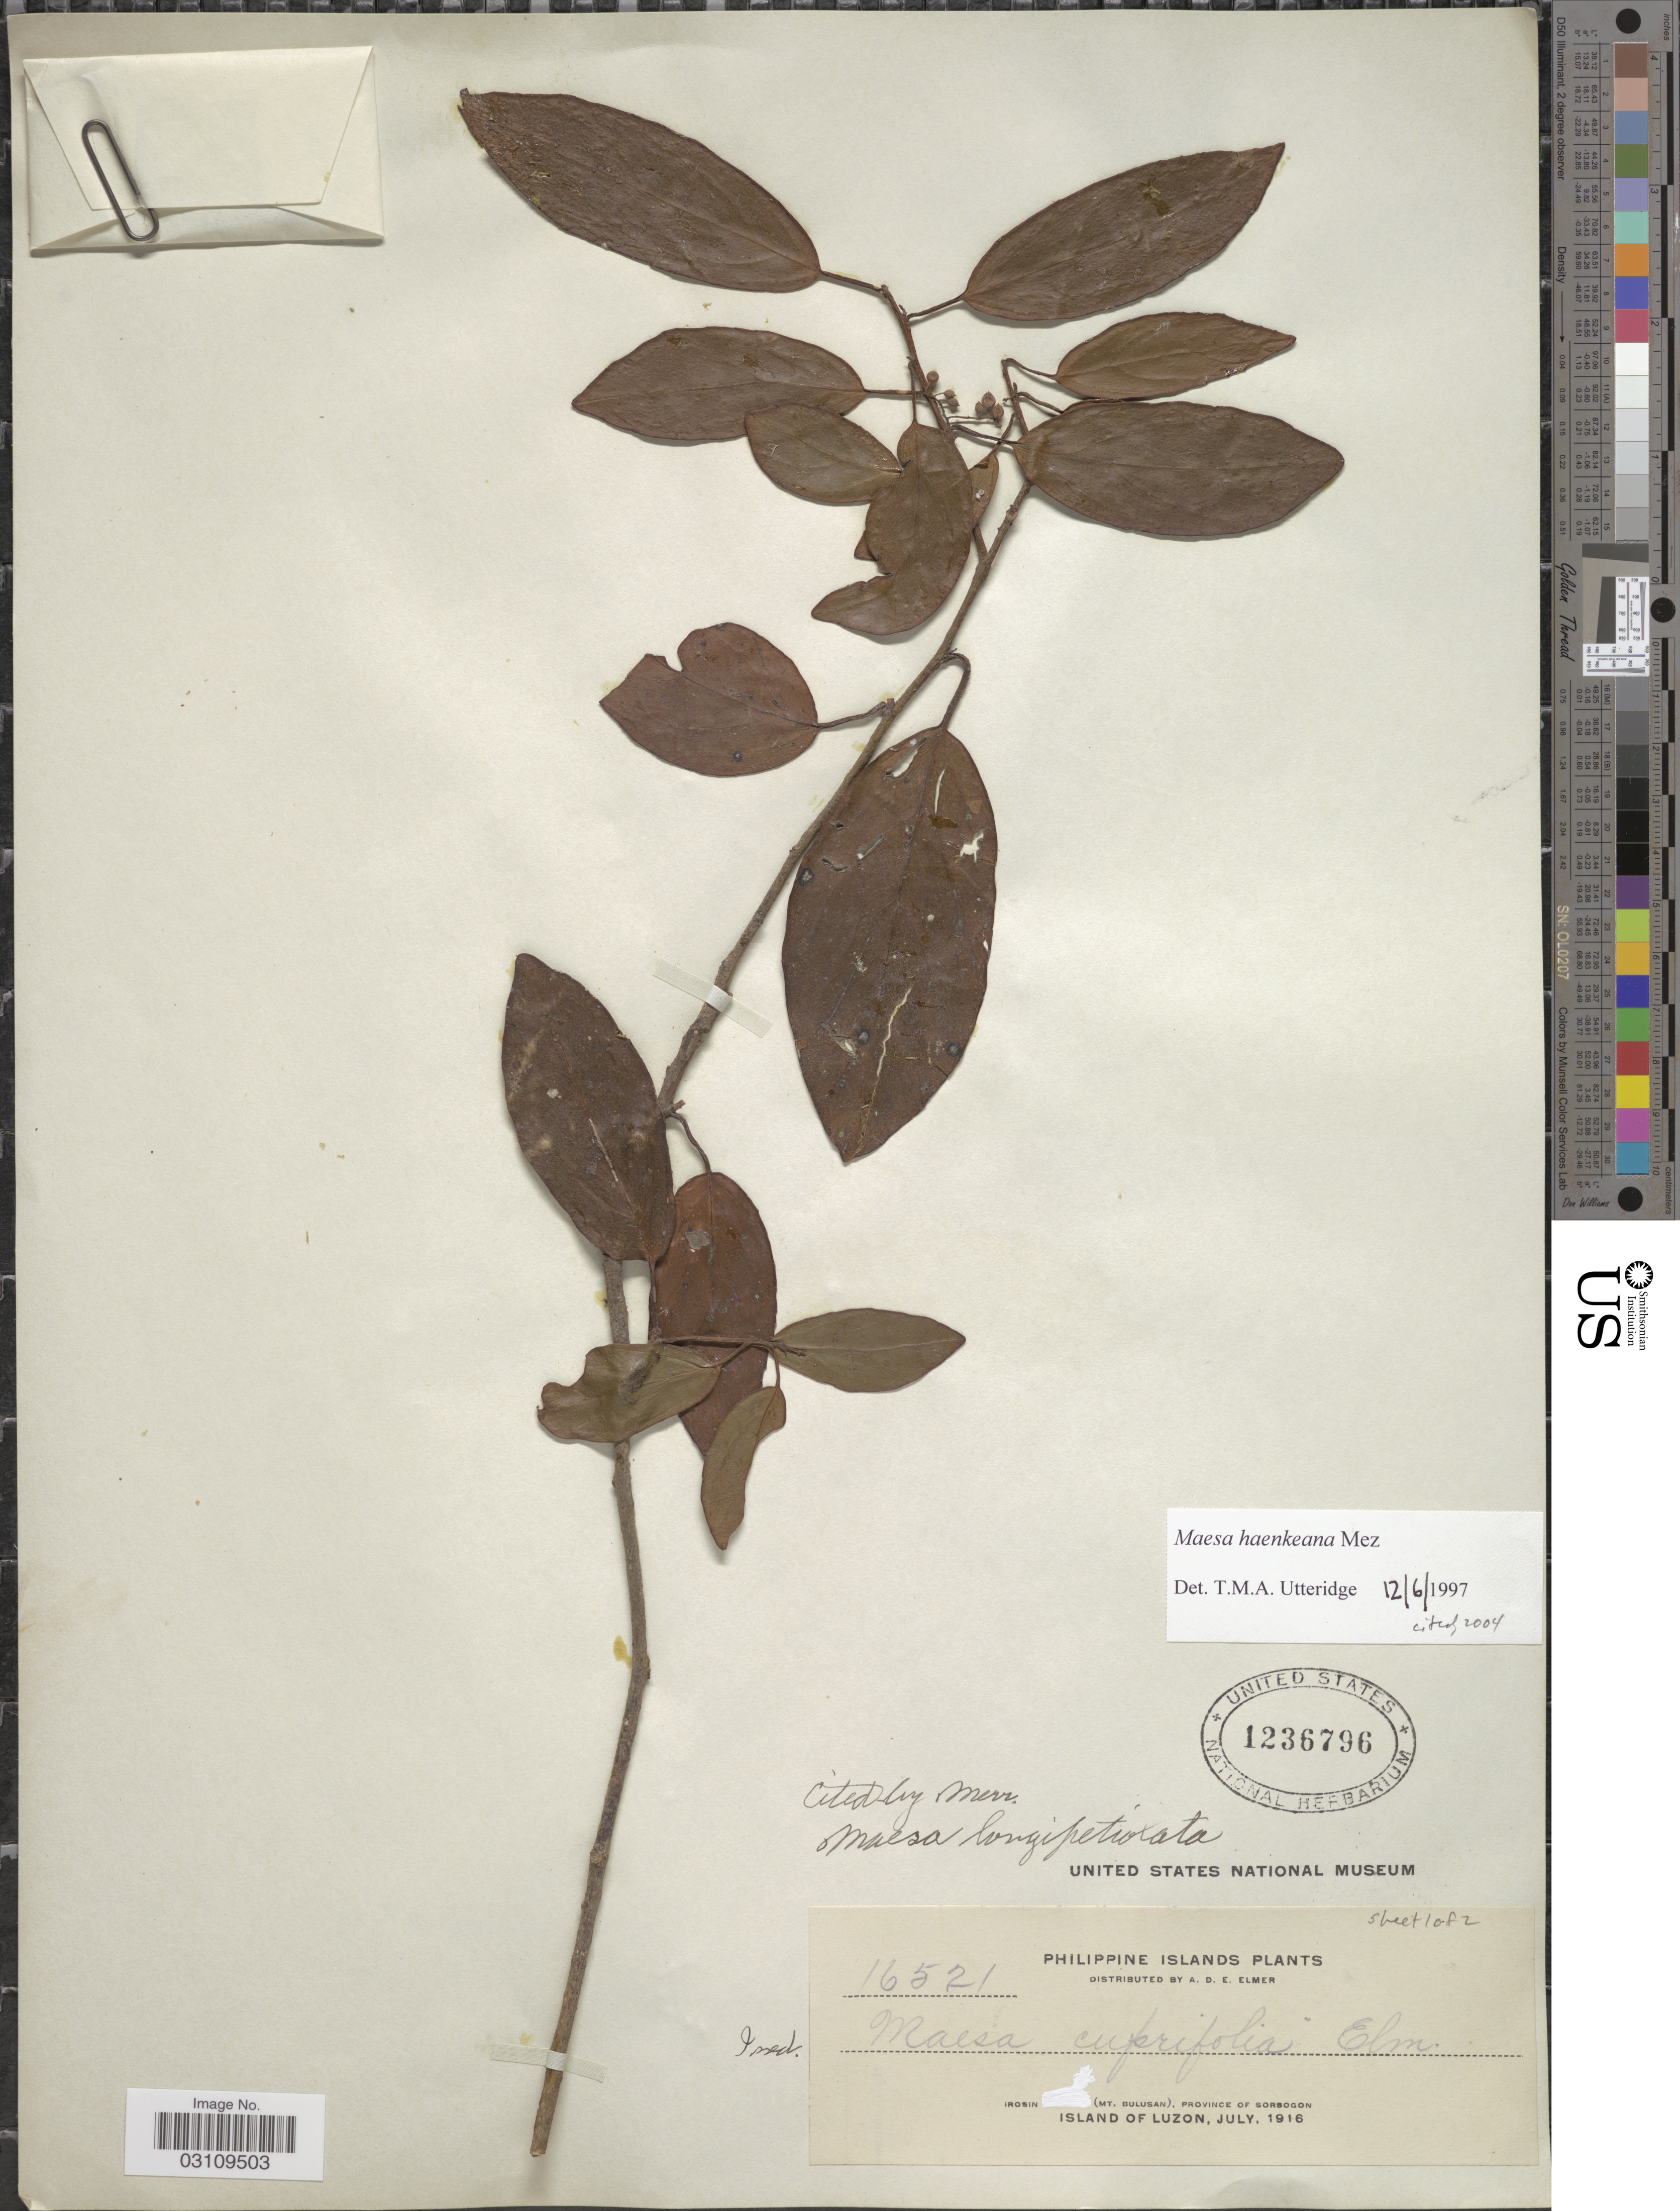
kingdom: Plantae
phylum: Tracheophyta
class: Magnoliopsida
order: Ericales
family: Primulaceae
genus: Maesa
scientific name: Maesa haenkeana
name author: Mez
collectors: A. D. E. Elmer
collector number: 16521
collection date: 1916-07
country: Philippines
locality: Irosin (Mt. Bulusan), Province of Sorsogon, Island of Luzon.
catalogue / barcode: US 1236796